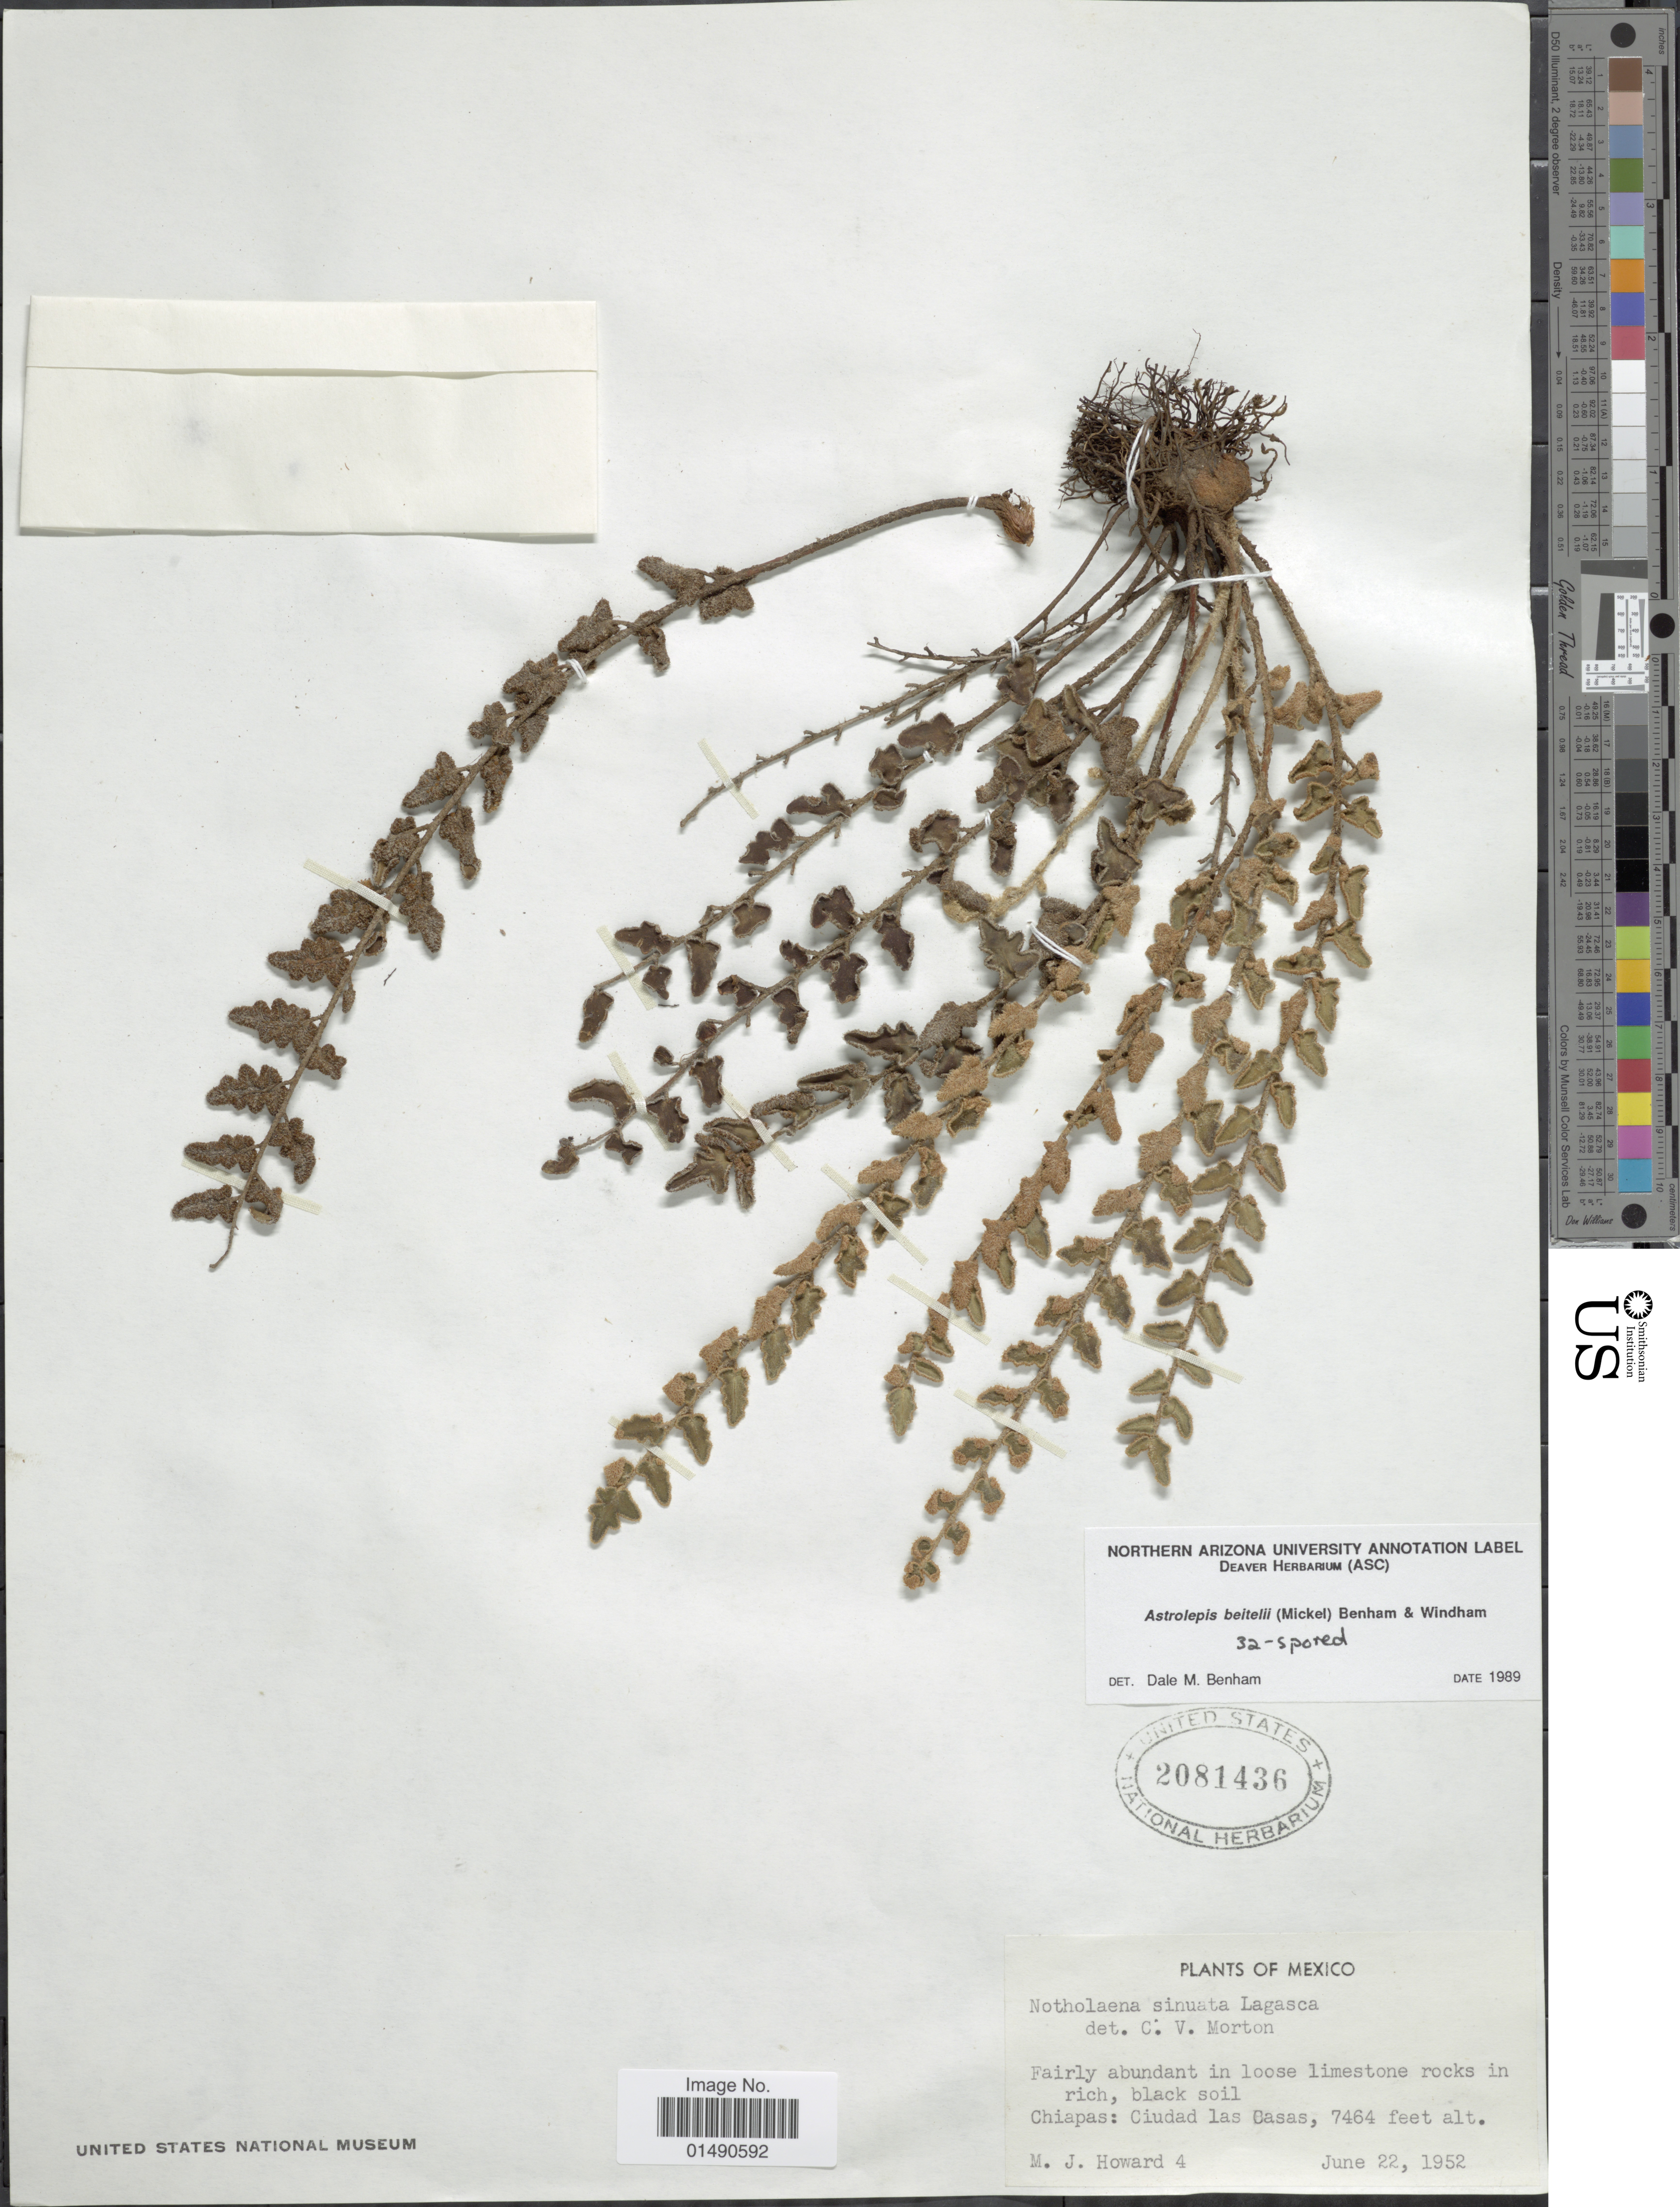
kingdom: Plantae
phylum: Tracheophyta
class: Polypodiopsida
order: Polypodiales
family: Pteridaceae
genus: Astrolepis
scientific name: Astrolepis laevis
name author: (Mart. & Ikonn.-Gal.) Mickel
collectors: M. Howard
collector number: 4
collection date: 1952-06-22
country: Mexico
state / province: Chiapas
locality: Ciudad las Casas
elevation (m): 2275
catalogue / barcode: US 2081436